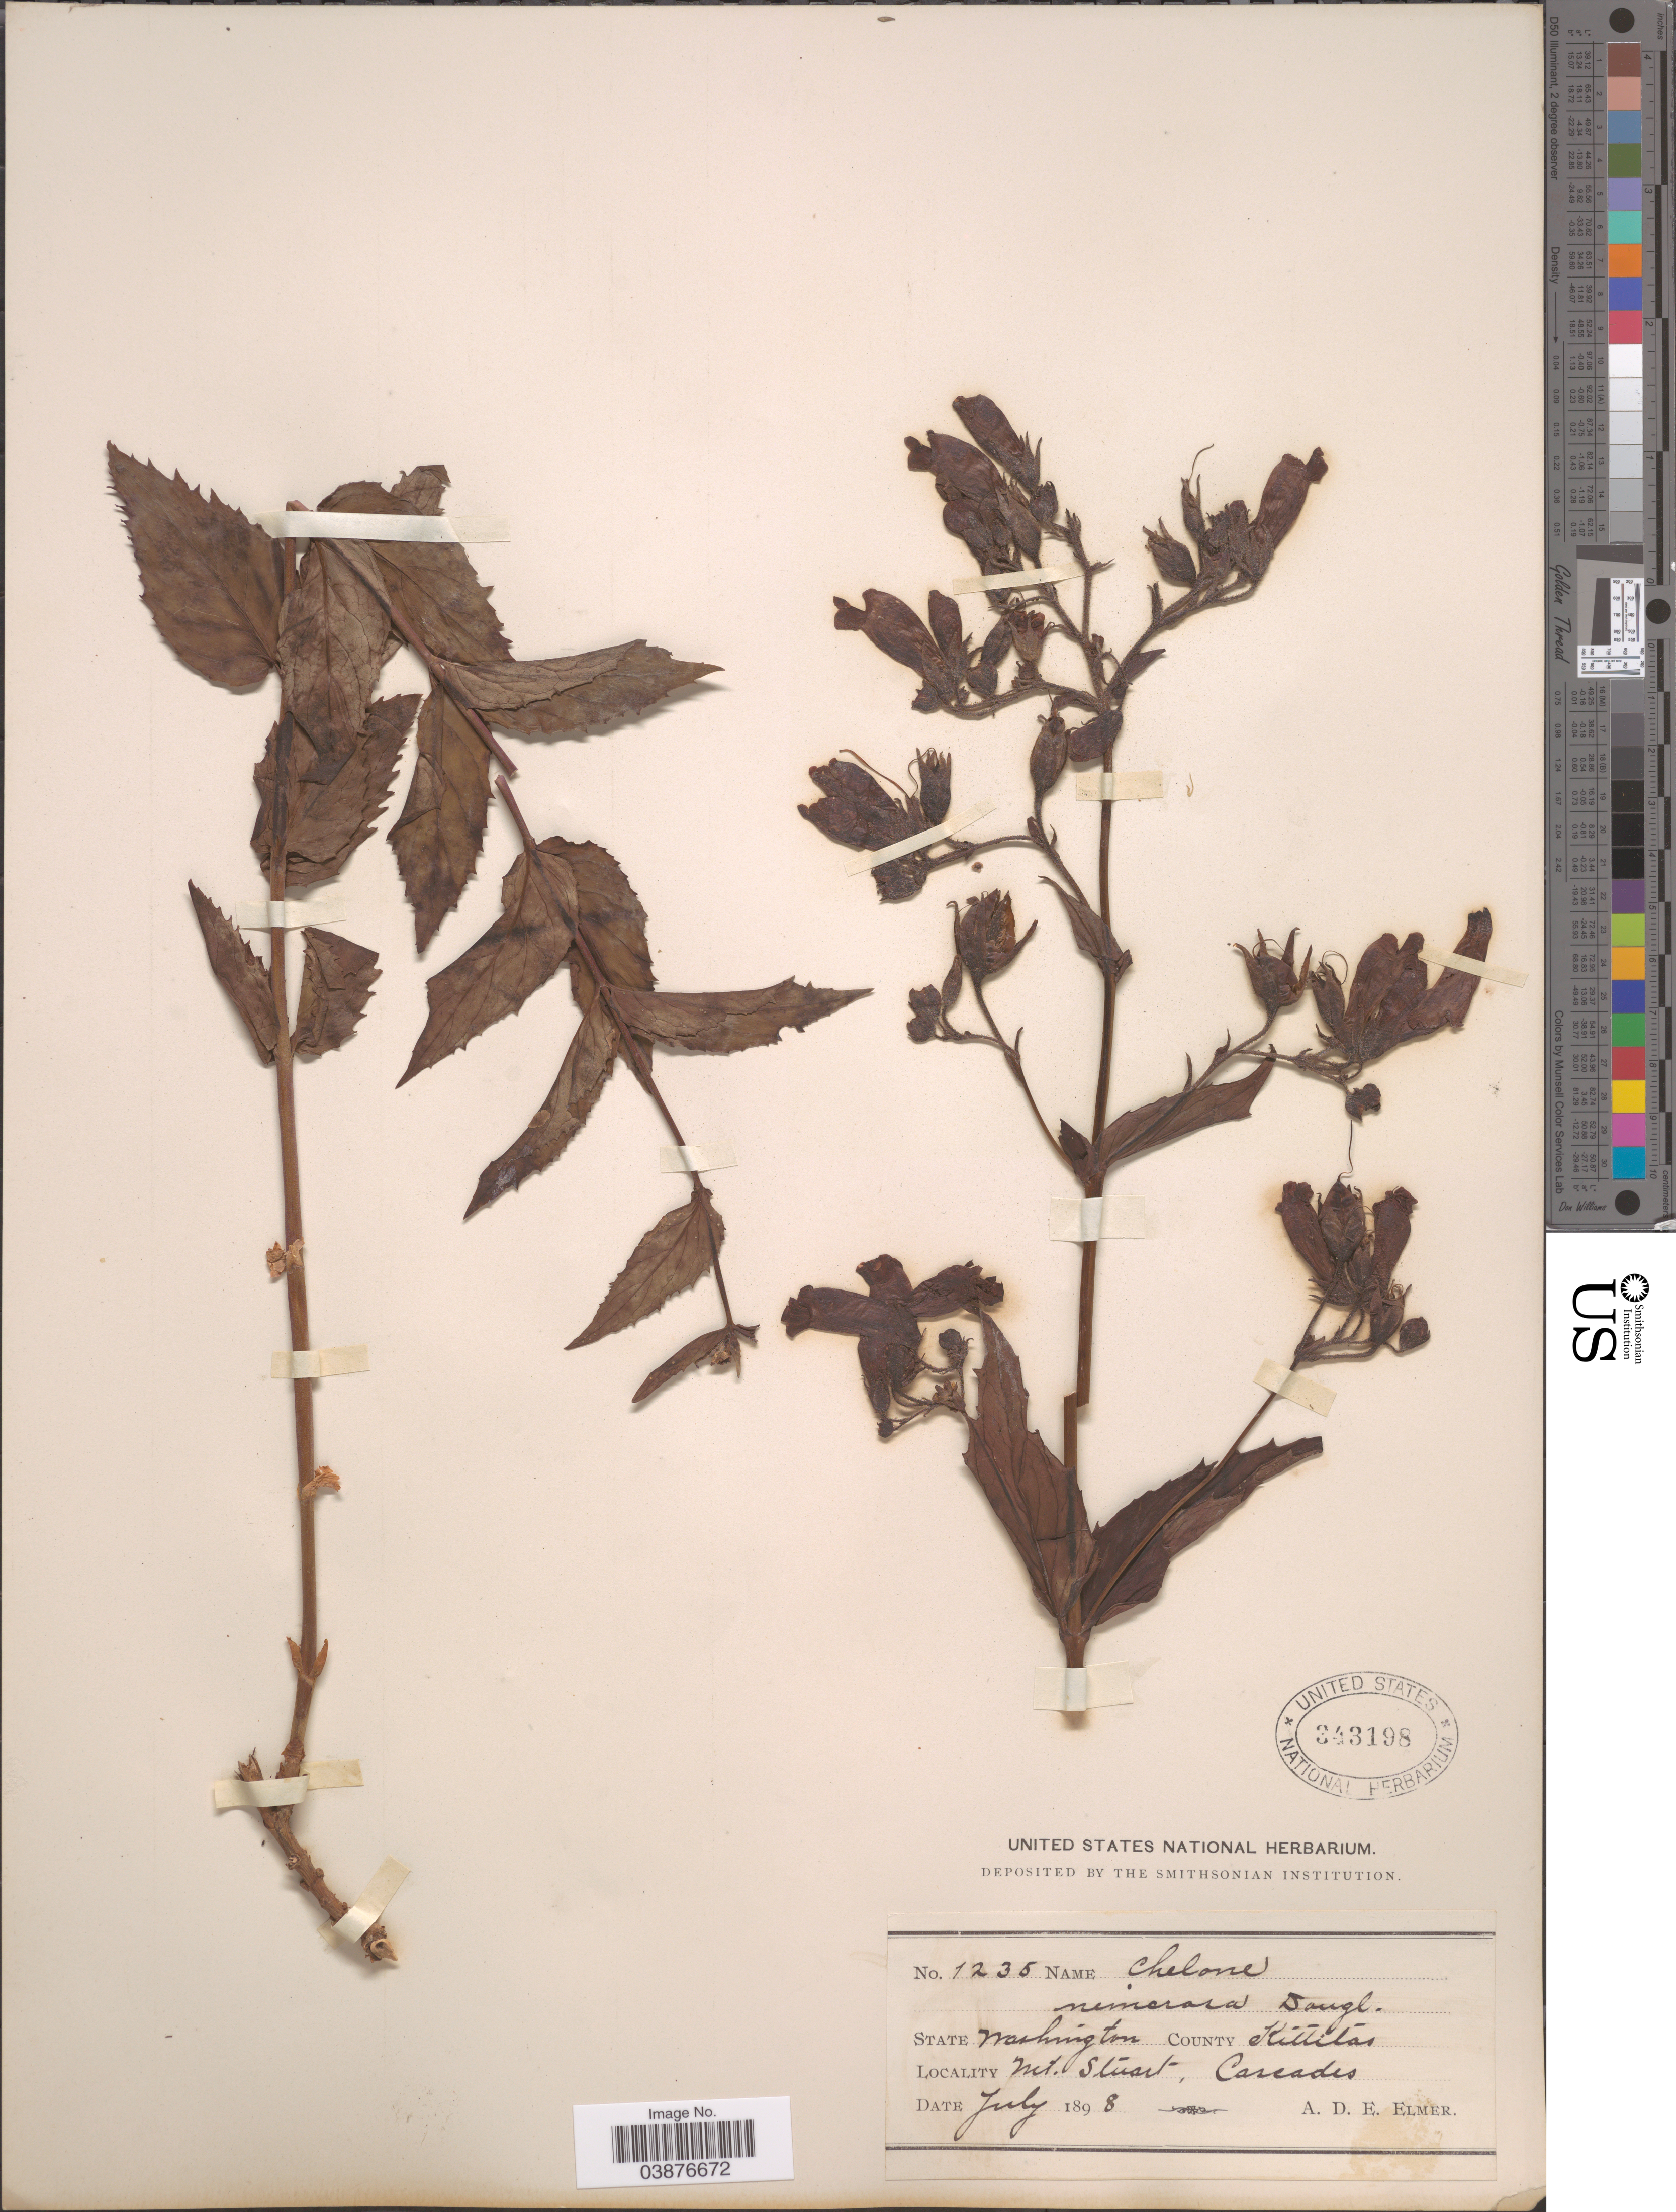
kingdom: Plantae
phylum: Tracheophyta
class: Magnoliopsida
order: Lamiales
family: Plantaginaceae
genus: Penstemon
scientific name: Penstemon nemorosus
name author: (Douglas ex Lindl.) Trautv.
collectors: A. D. E. Elmer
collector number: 1235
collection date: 1898-07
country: United States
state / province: Washington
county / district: Kittitas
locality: County Kittitas. Mt. Stuart, Cascades.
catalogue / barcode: US 343198